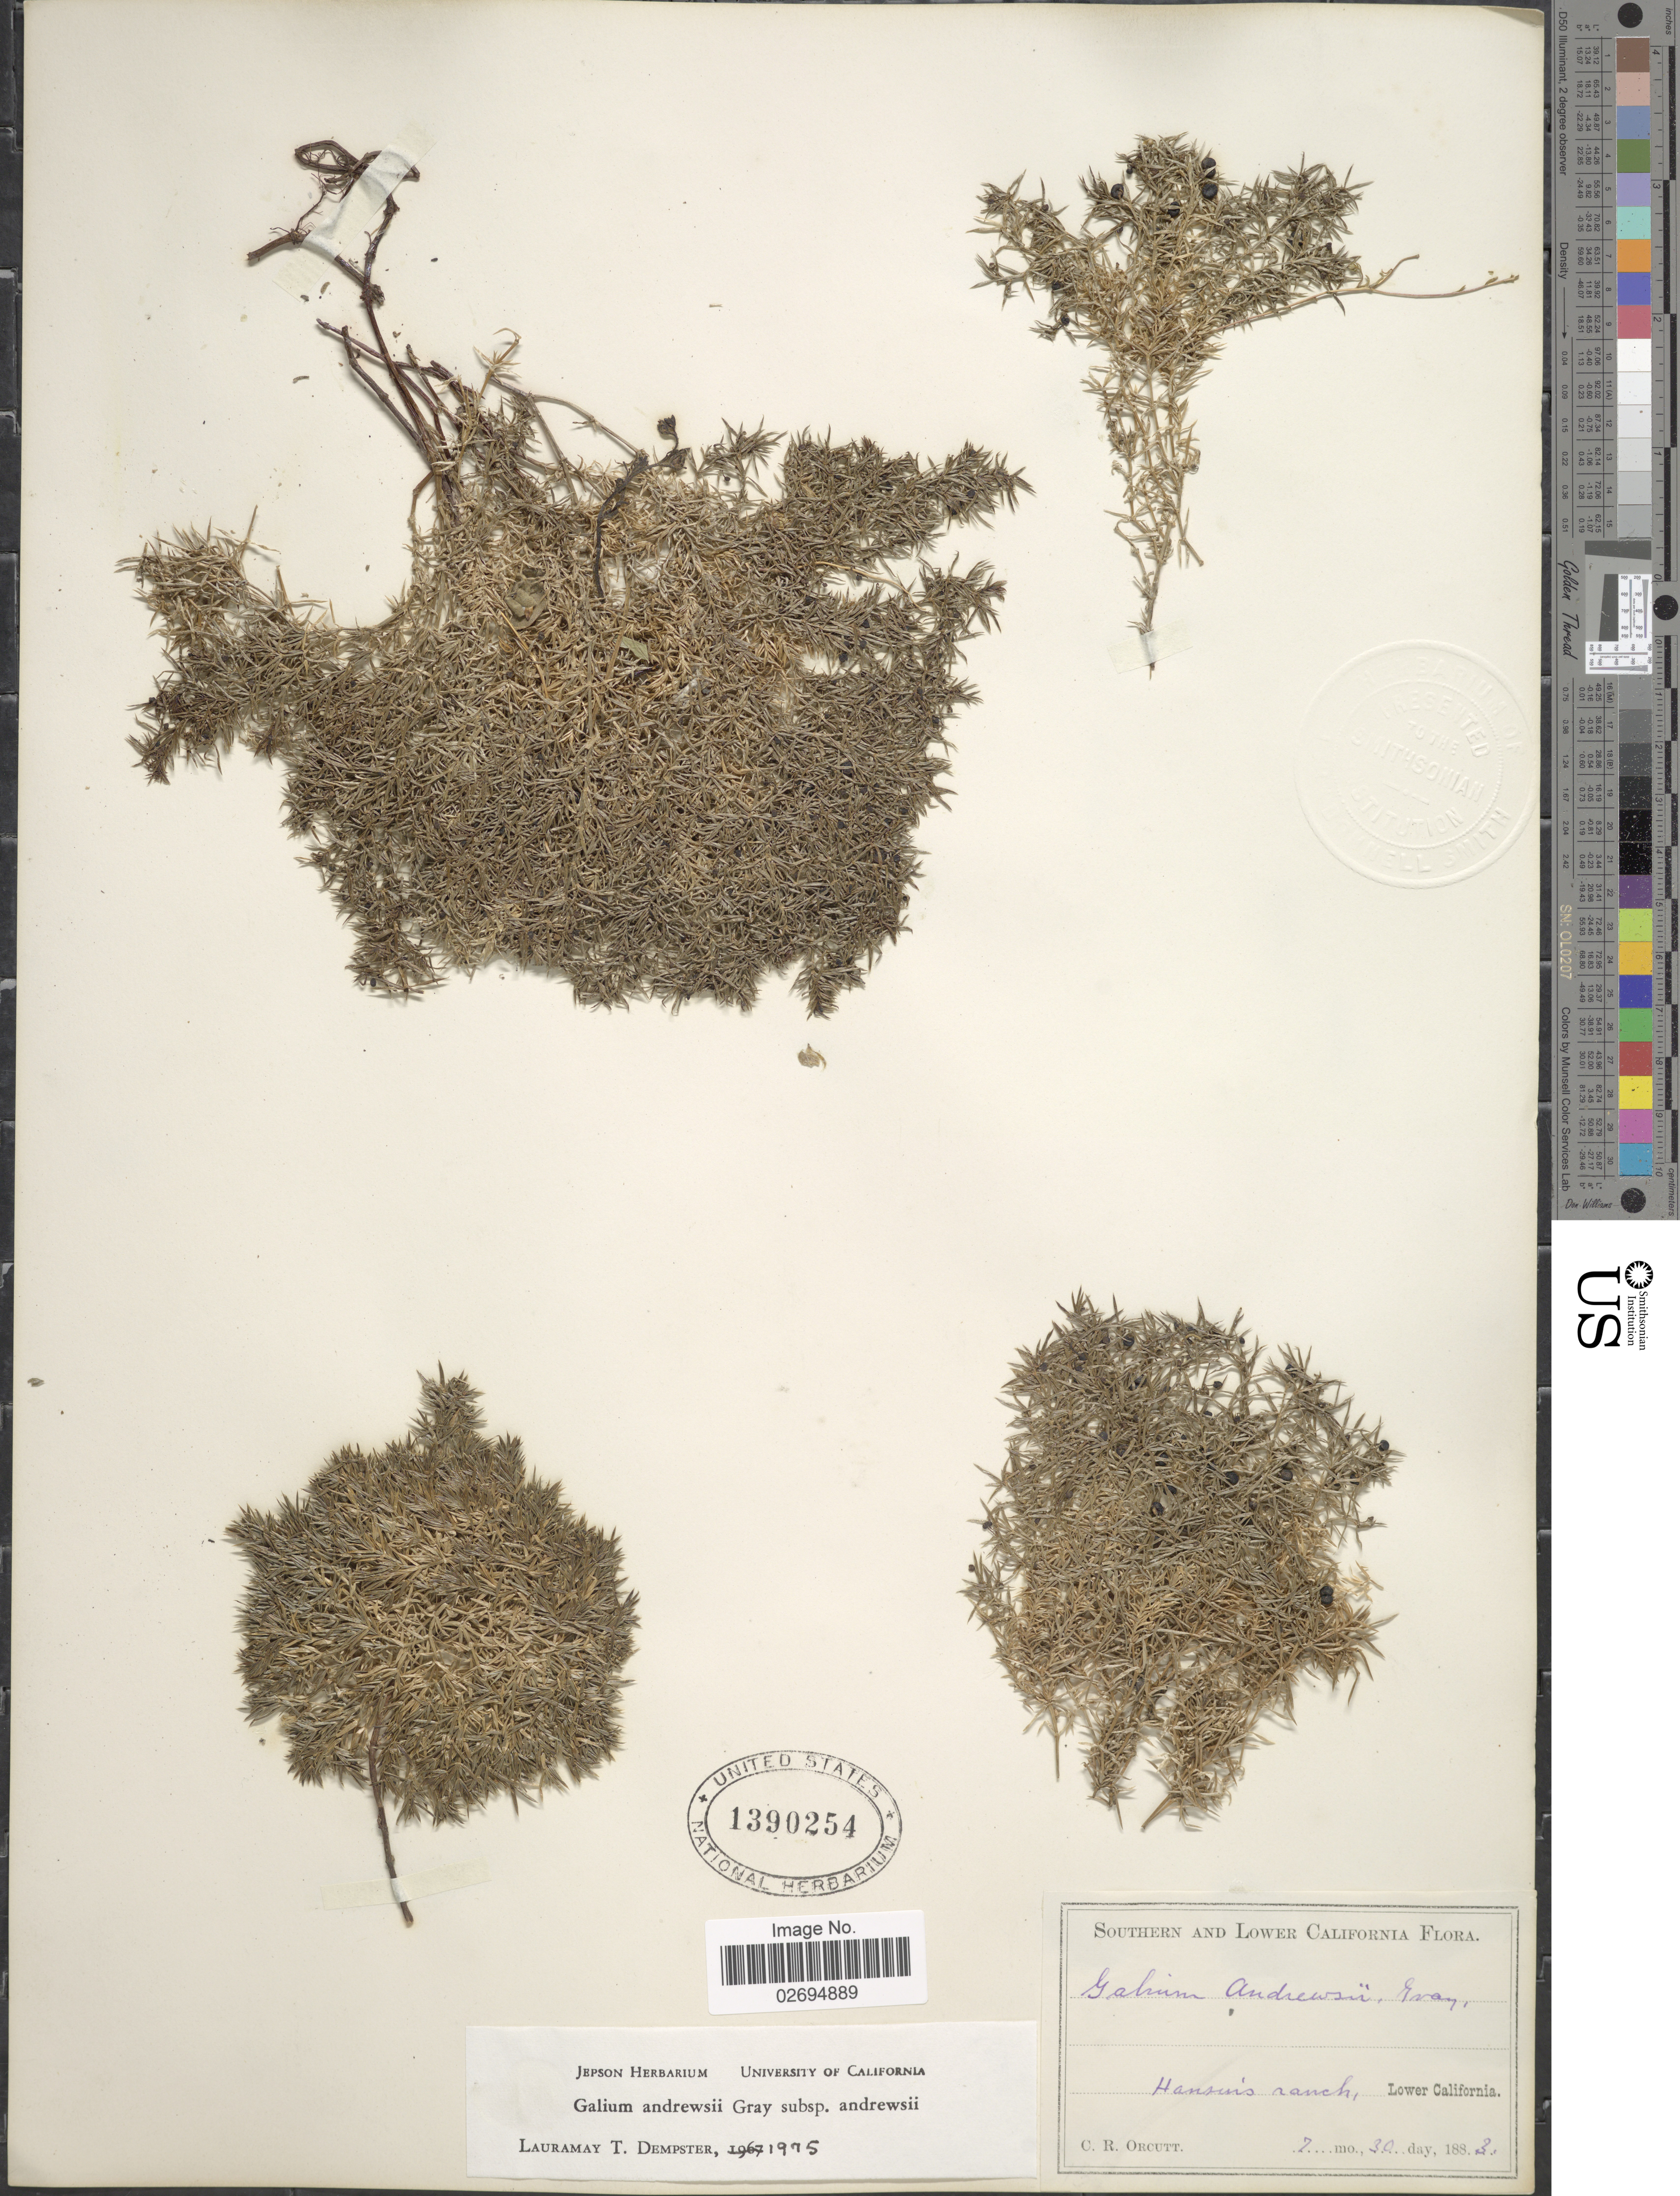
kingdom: Plantae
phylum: Tracheophyta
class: Magnoliopsida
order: Gentianales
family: Rubiaceae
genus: Galium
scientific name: Galium andrewsii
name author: A. Gray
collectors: C. R. Orcutt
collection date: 1883-07-30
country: Mexico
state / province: Baja California Norte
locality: Southern and Lower California, Hansin's ranch, Lower California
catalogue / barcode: US 1390254